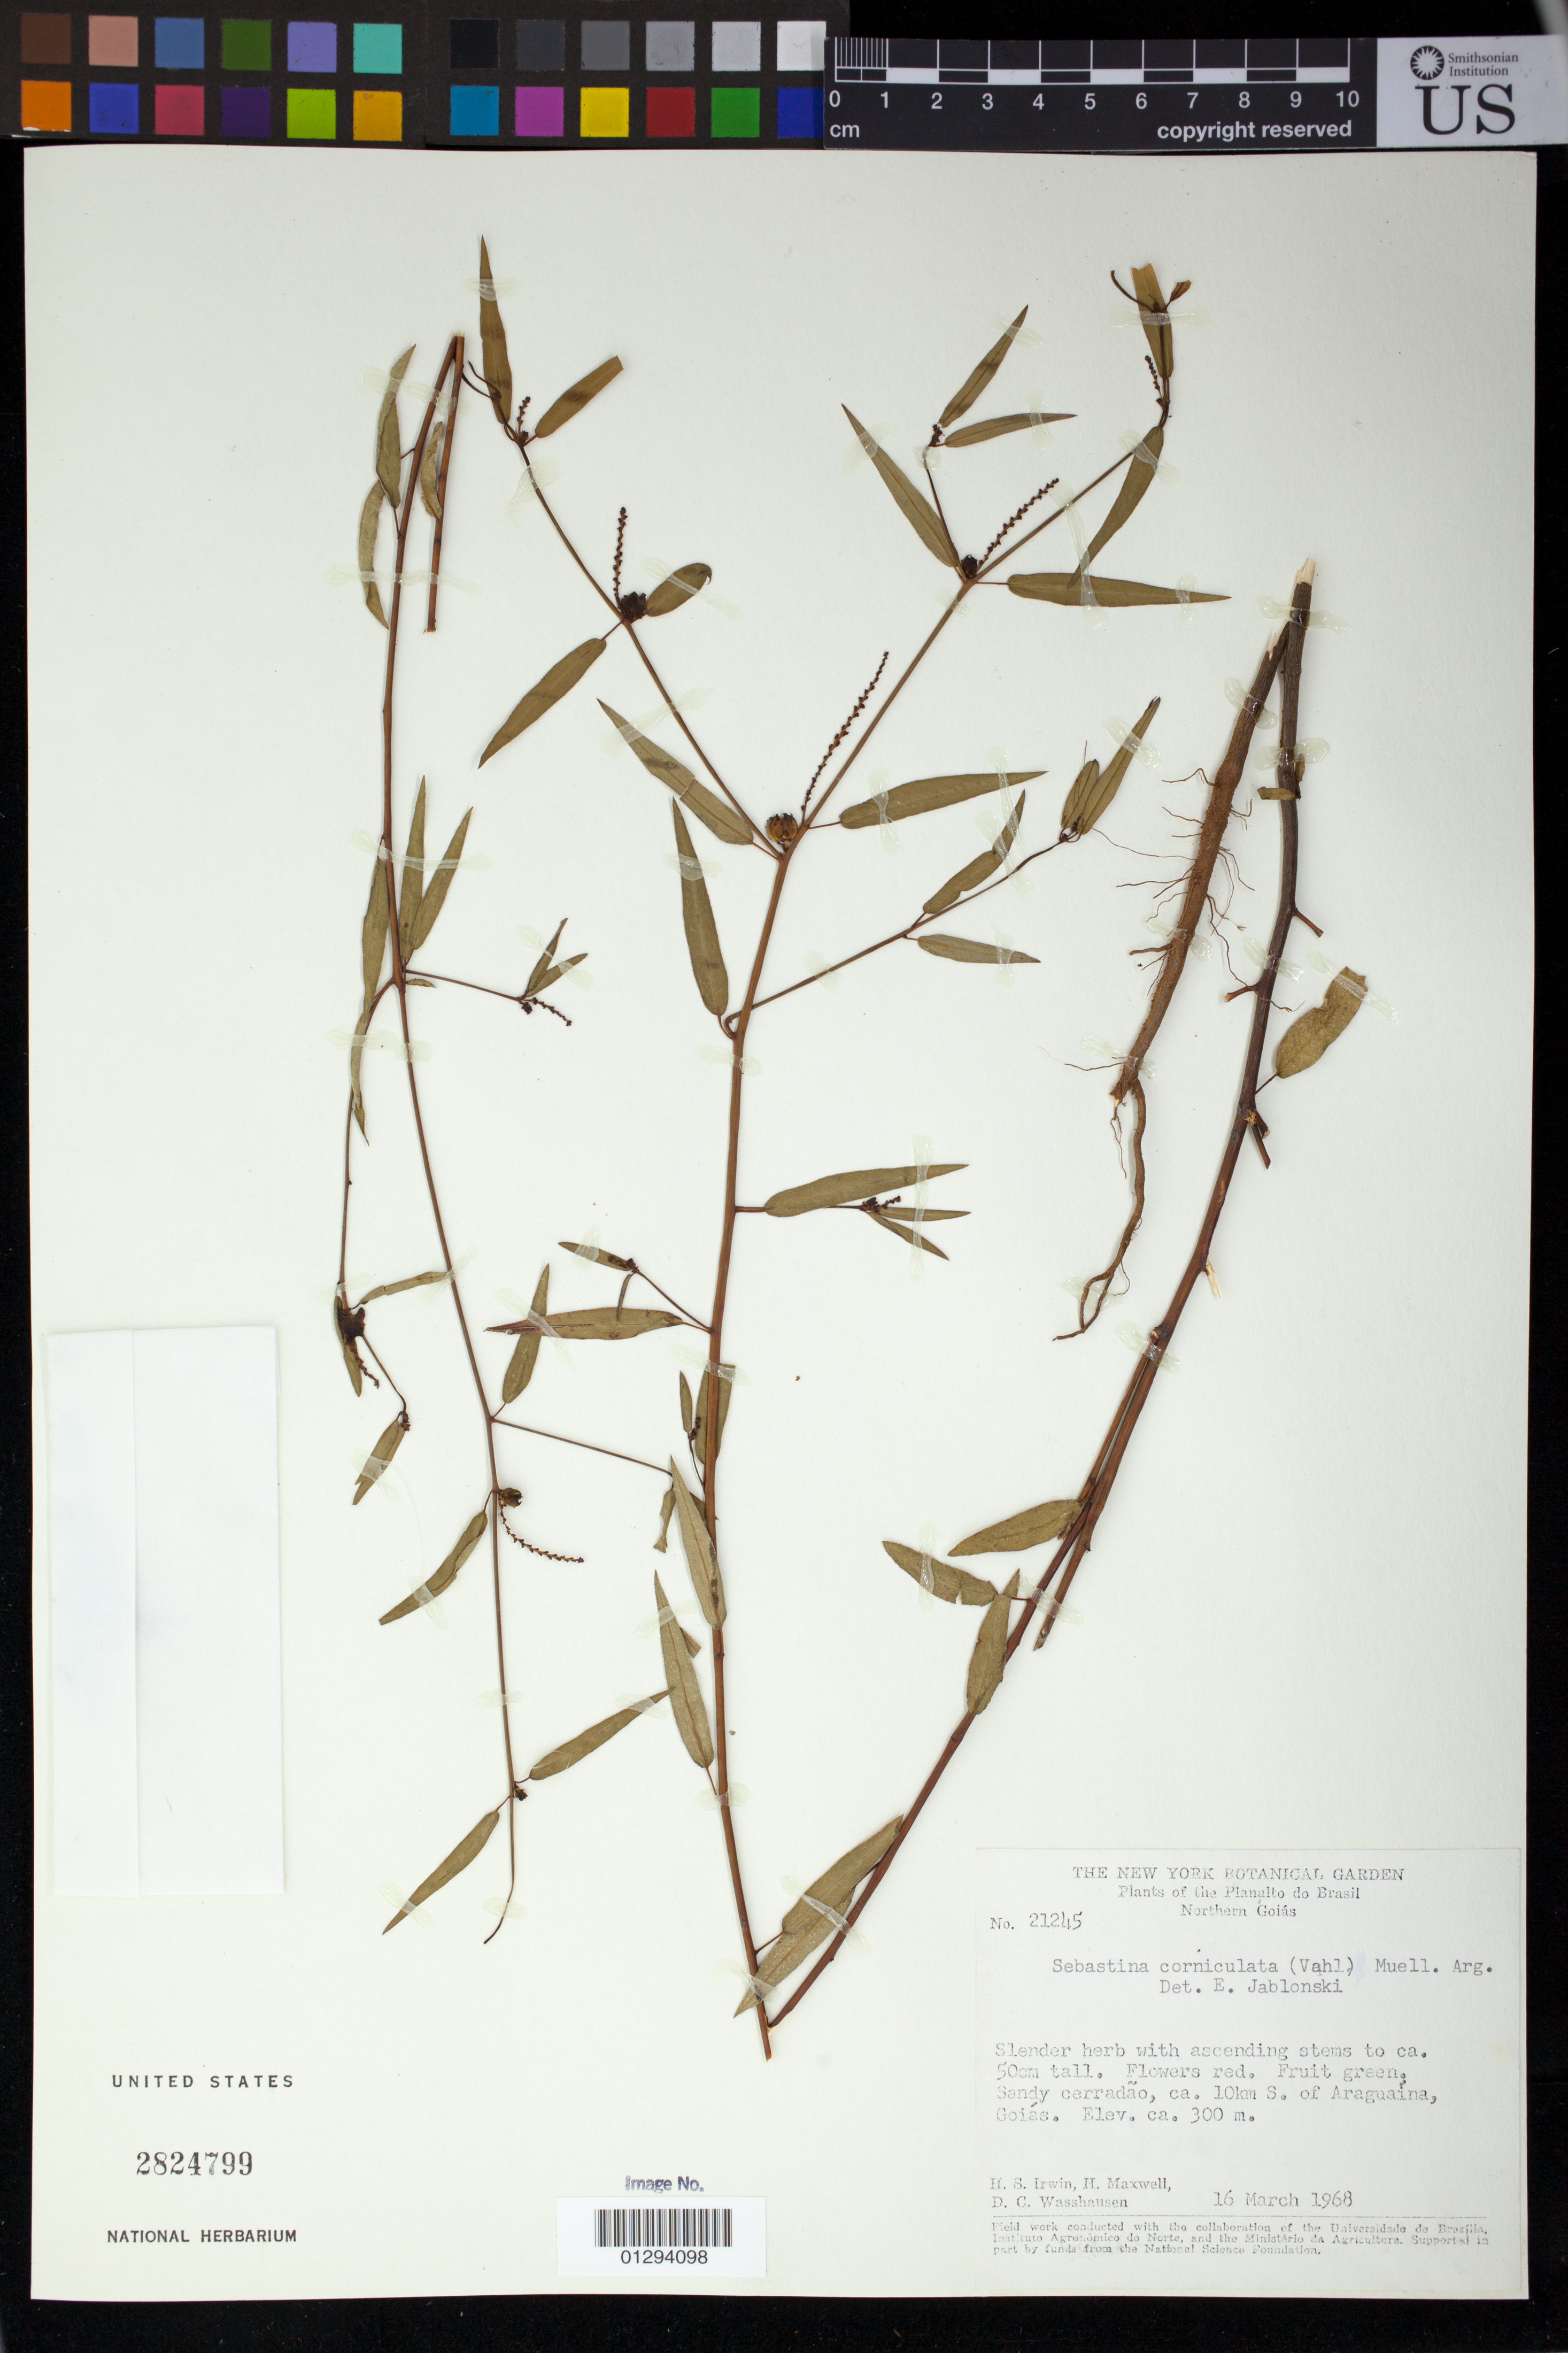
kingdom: Plantae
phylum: Tracheophyta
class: Magnoliopsida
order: Malpighiales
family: Euphorbiaceae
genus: Sebastiania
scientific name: Sebastiania corniculata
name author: (Vahl) Müll. Arg.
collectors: H. Irwin, H. Maxwell & D. C. Wasshausen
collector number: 21245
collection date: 1968-03-16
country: Brazil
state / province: Goias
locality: ca. 10km S. of Araguaina, Planalto do Brasil, Northen Goias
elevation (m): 300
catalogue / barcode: US 2824799